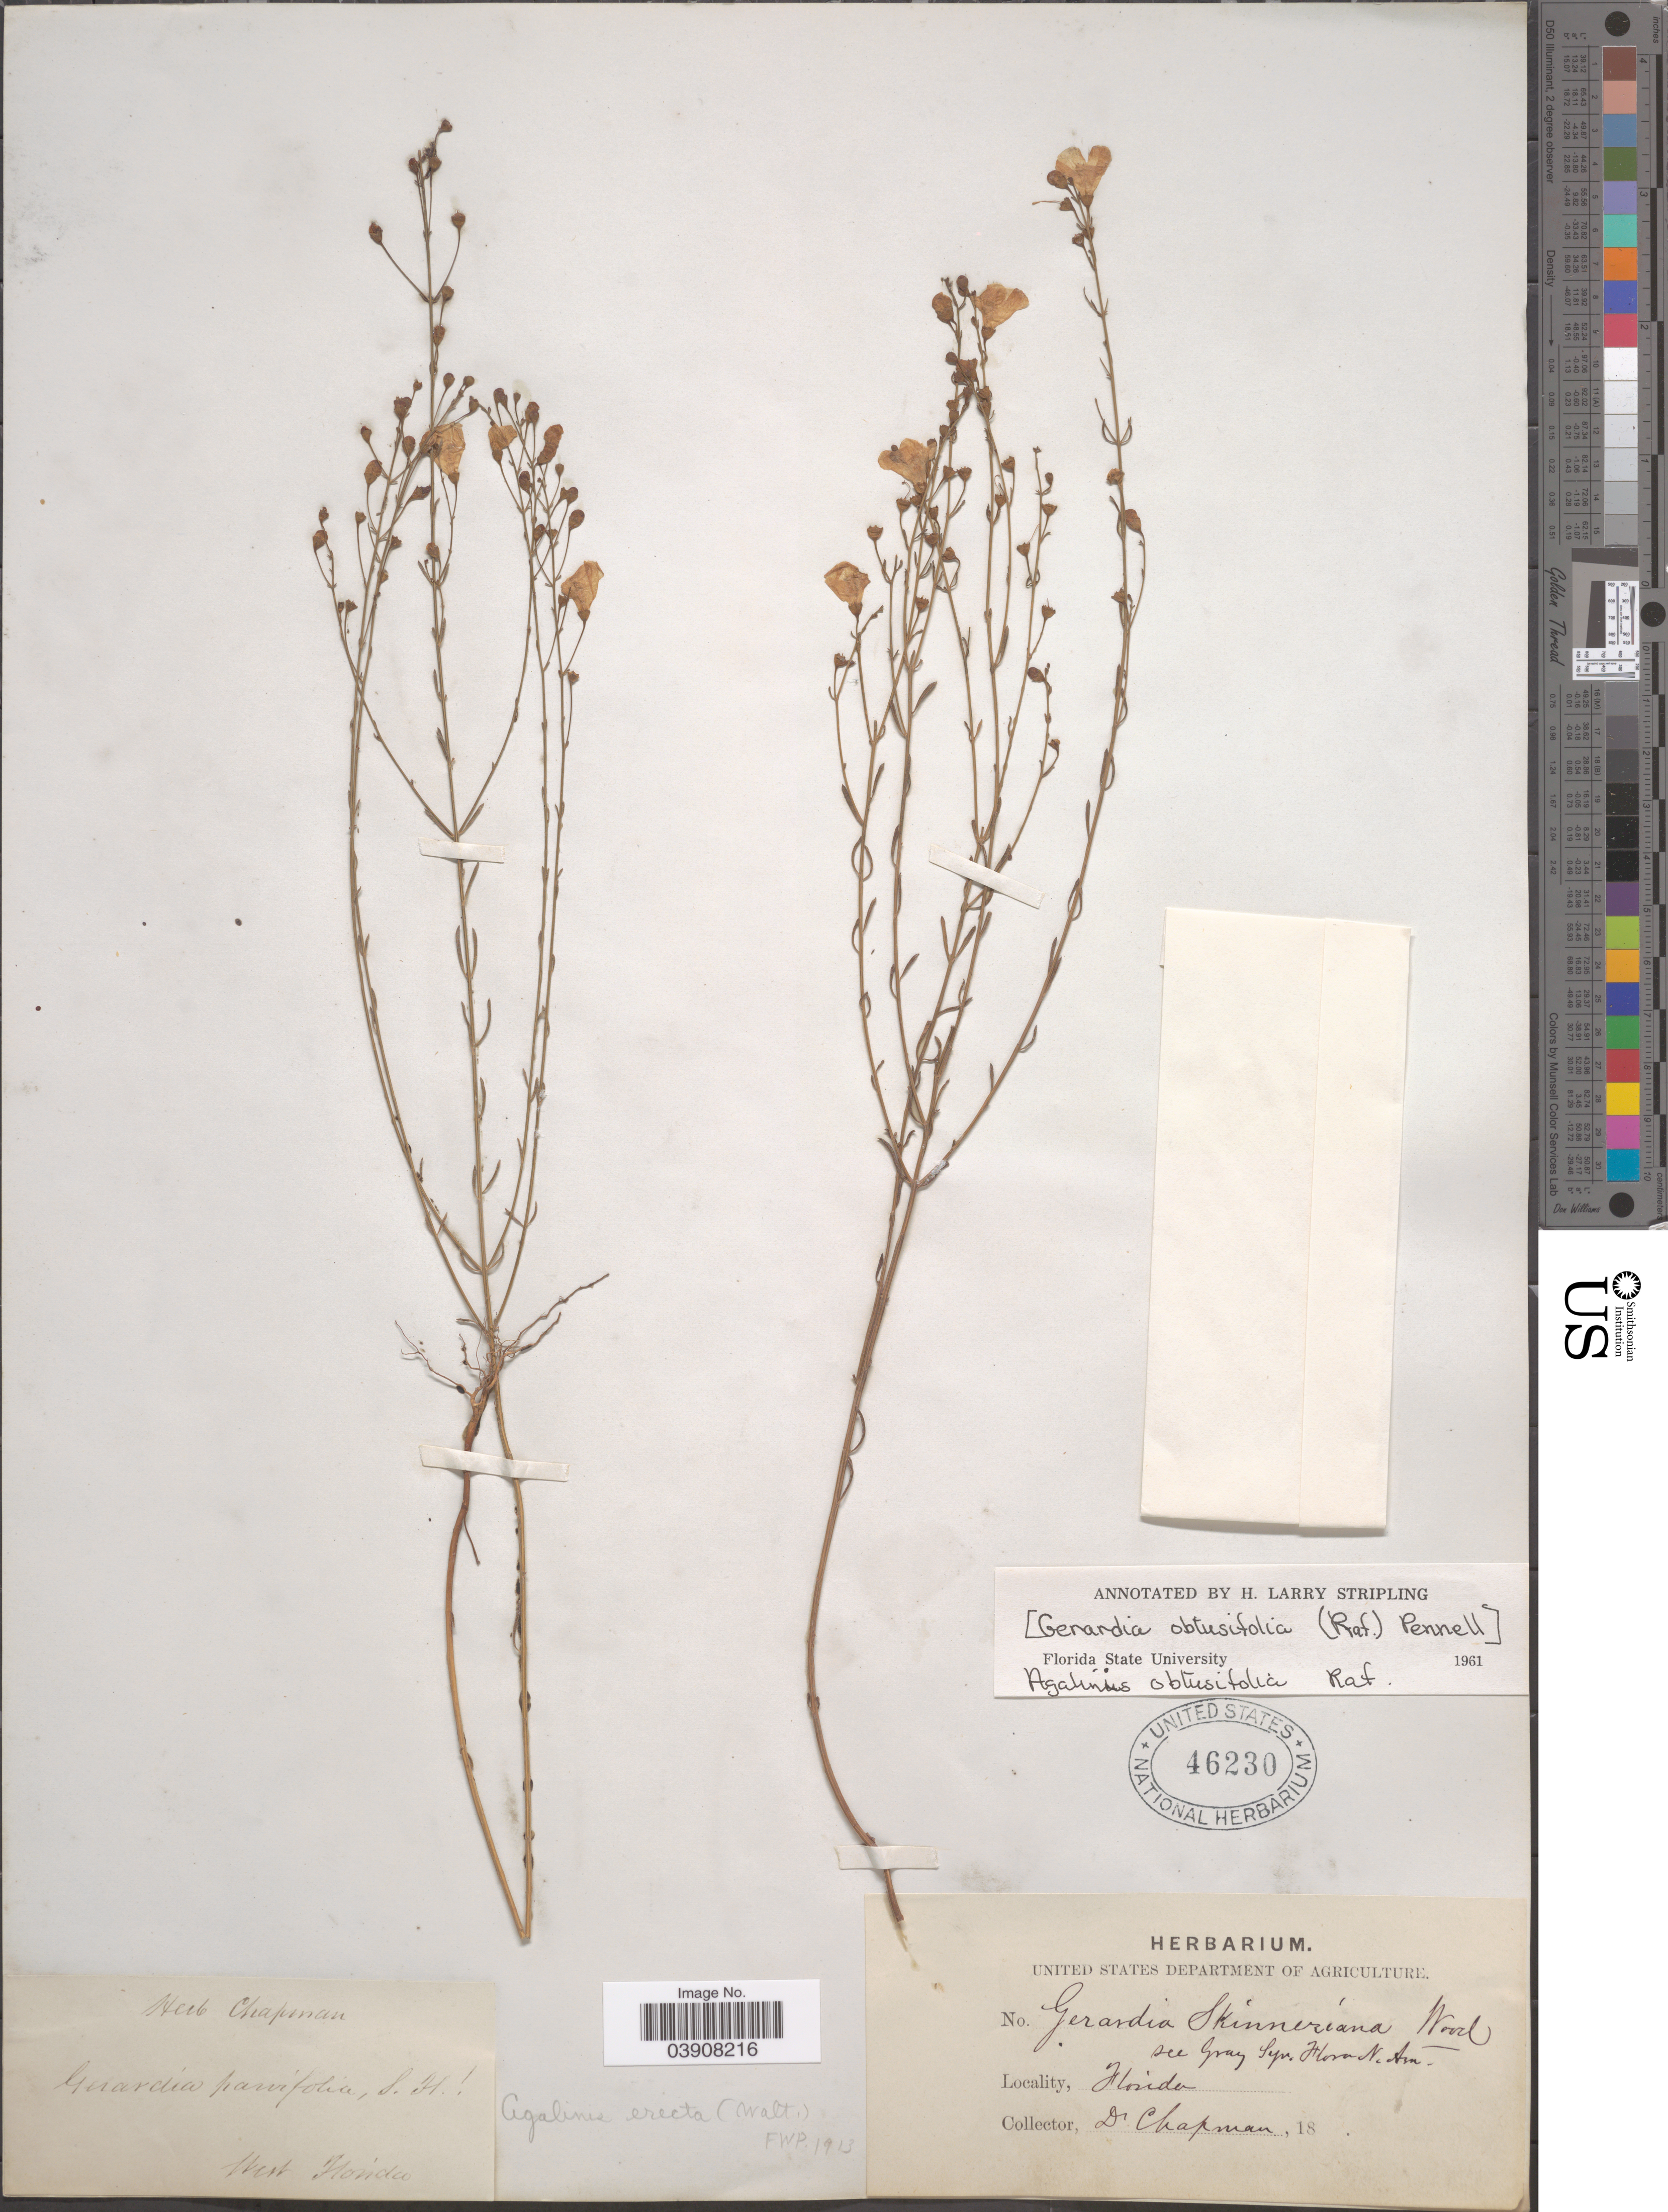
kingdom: Plantae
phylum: Tracheophyta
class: Magnoliopsida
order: Lamiales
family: Orobanchaceae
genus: Agalinis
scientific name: Agalinis obtusifolia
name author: Raf.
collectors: ex herb. Chapman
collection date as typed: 18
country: United States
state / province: Florida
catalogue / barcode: US 46230